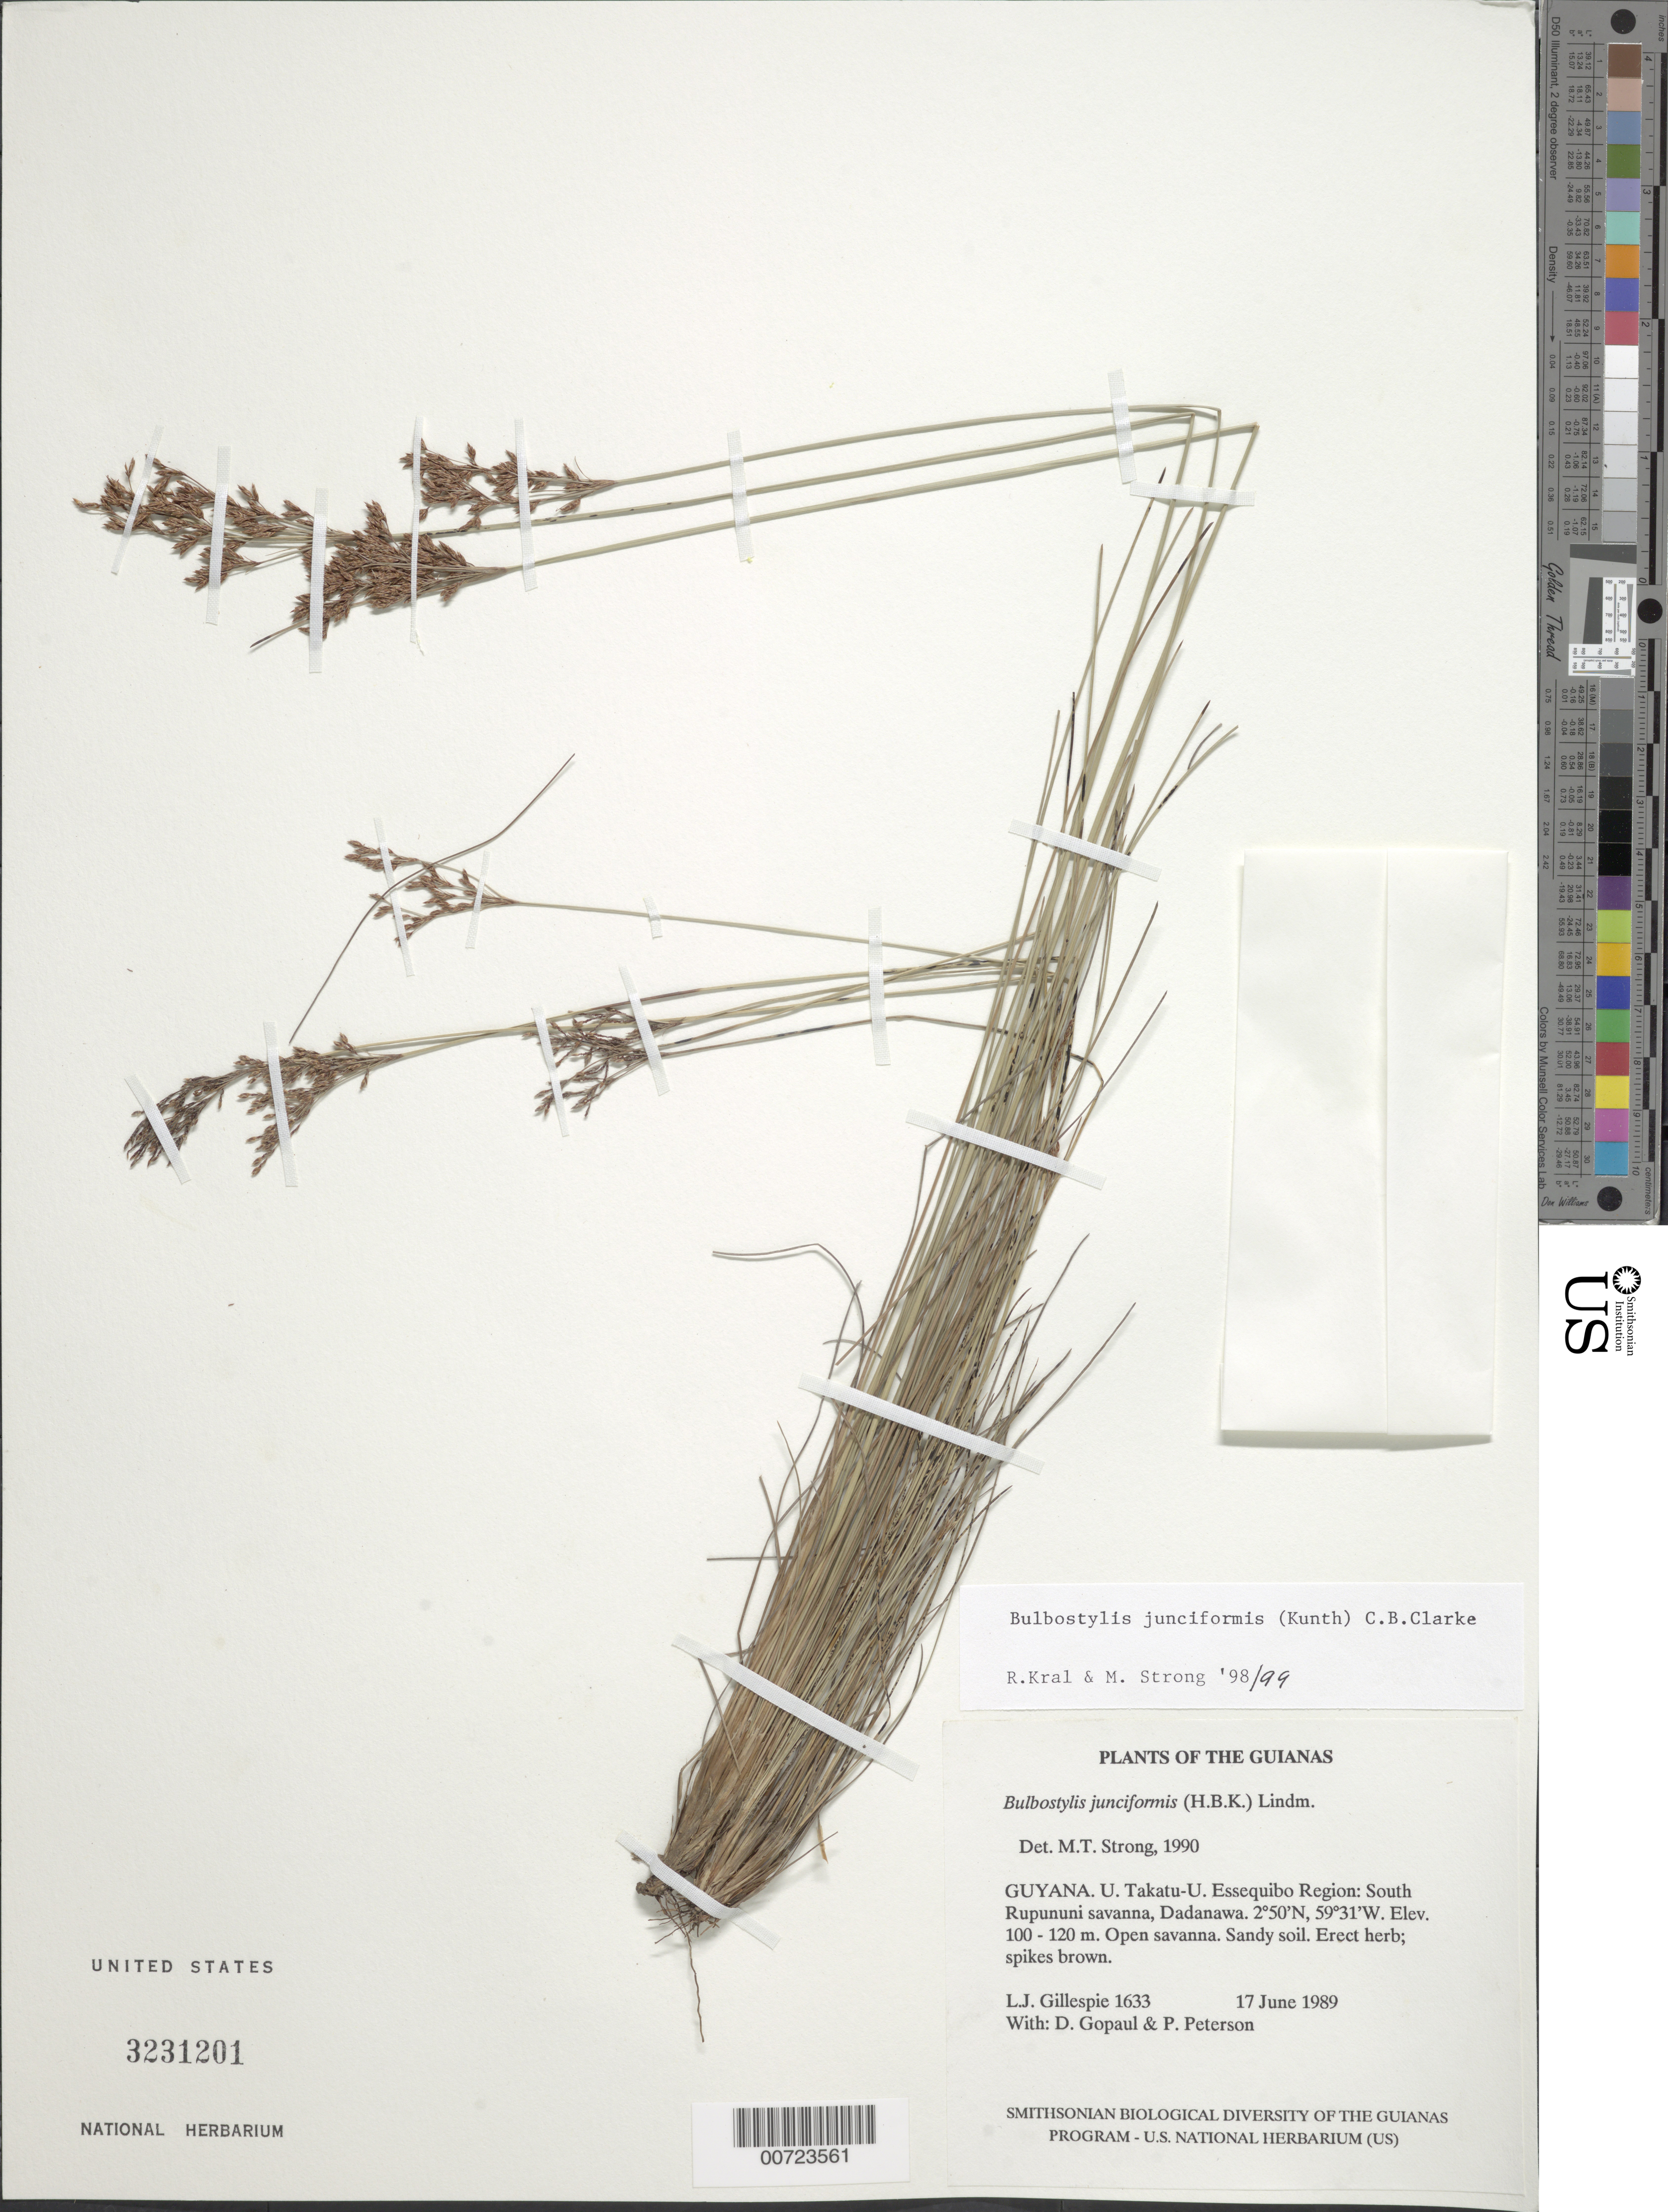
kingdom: Plantae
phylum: Tracheophyta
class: Liliopsida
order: Poales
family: Cyperaceae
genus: Bulbostylis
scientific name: Bulbostylis junciformis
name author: (Kunth) C.B. Clarke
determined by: Strong, M. T., (US), Smithsonian Institution - National Museum of Natural History (UNITED STATES)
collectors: L. J. Gillespie, D. Gopaul & P. M. Peterson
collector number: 1633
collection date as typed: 17 June 1989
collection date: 1989-06-17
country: Guyana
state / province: U. Takutu-U. Essequibo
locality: South Rupununi savanna, Dadanawa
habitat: Open savanna. Sandy soil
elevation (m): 100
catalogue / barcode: US 3231201